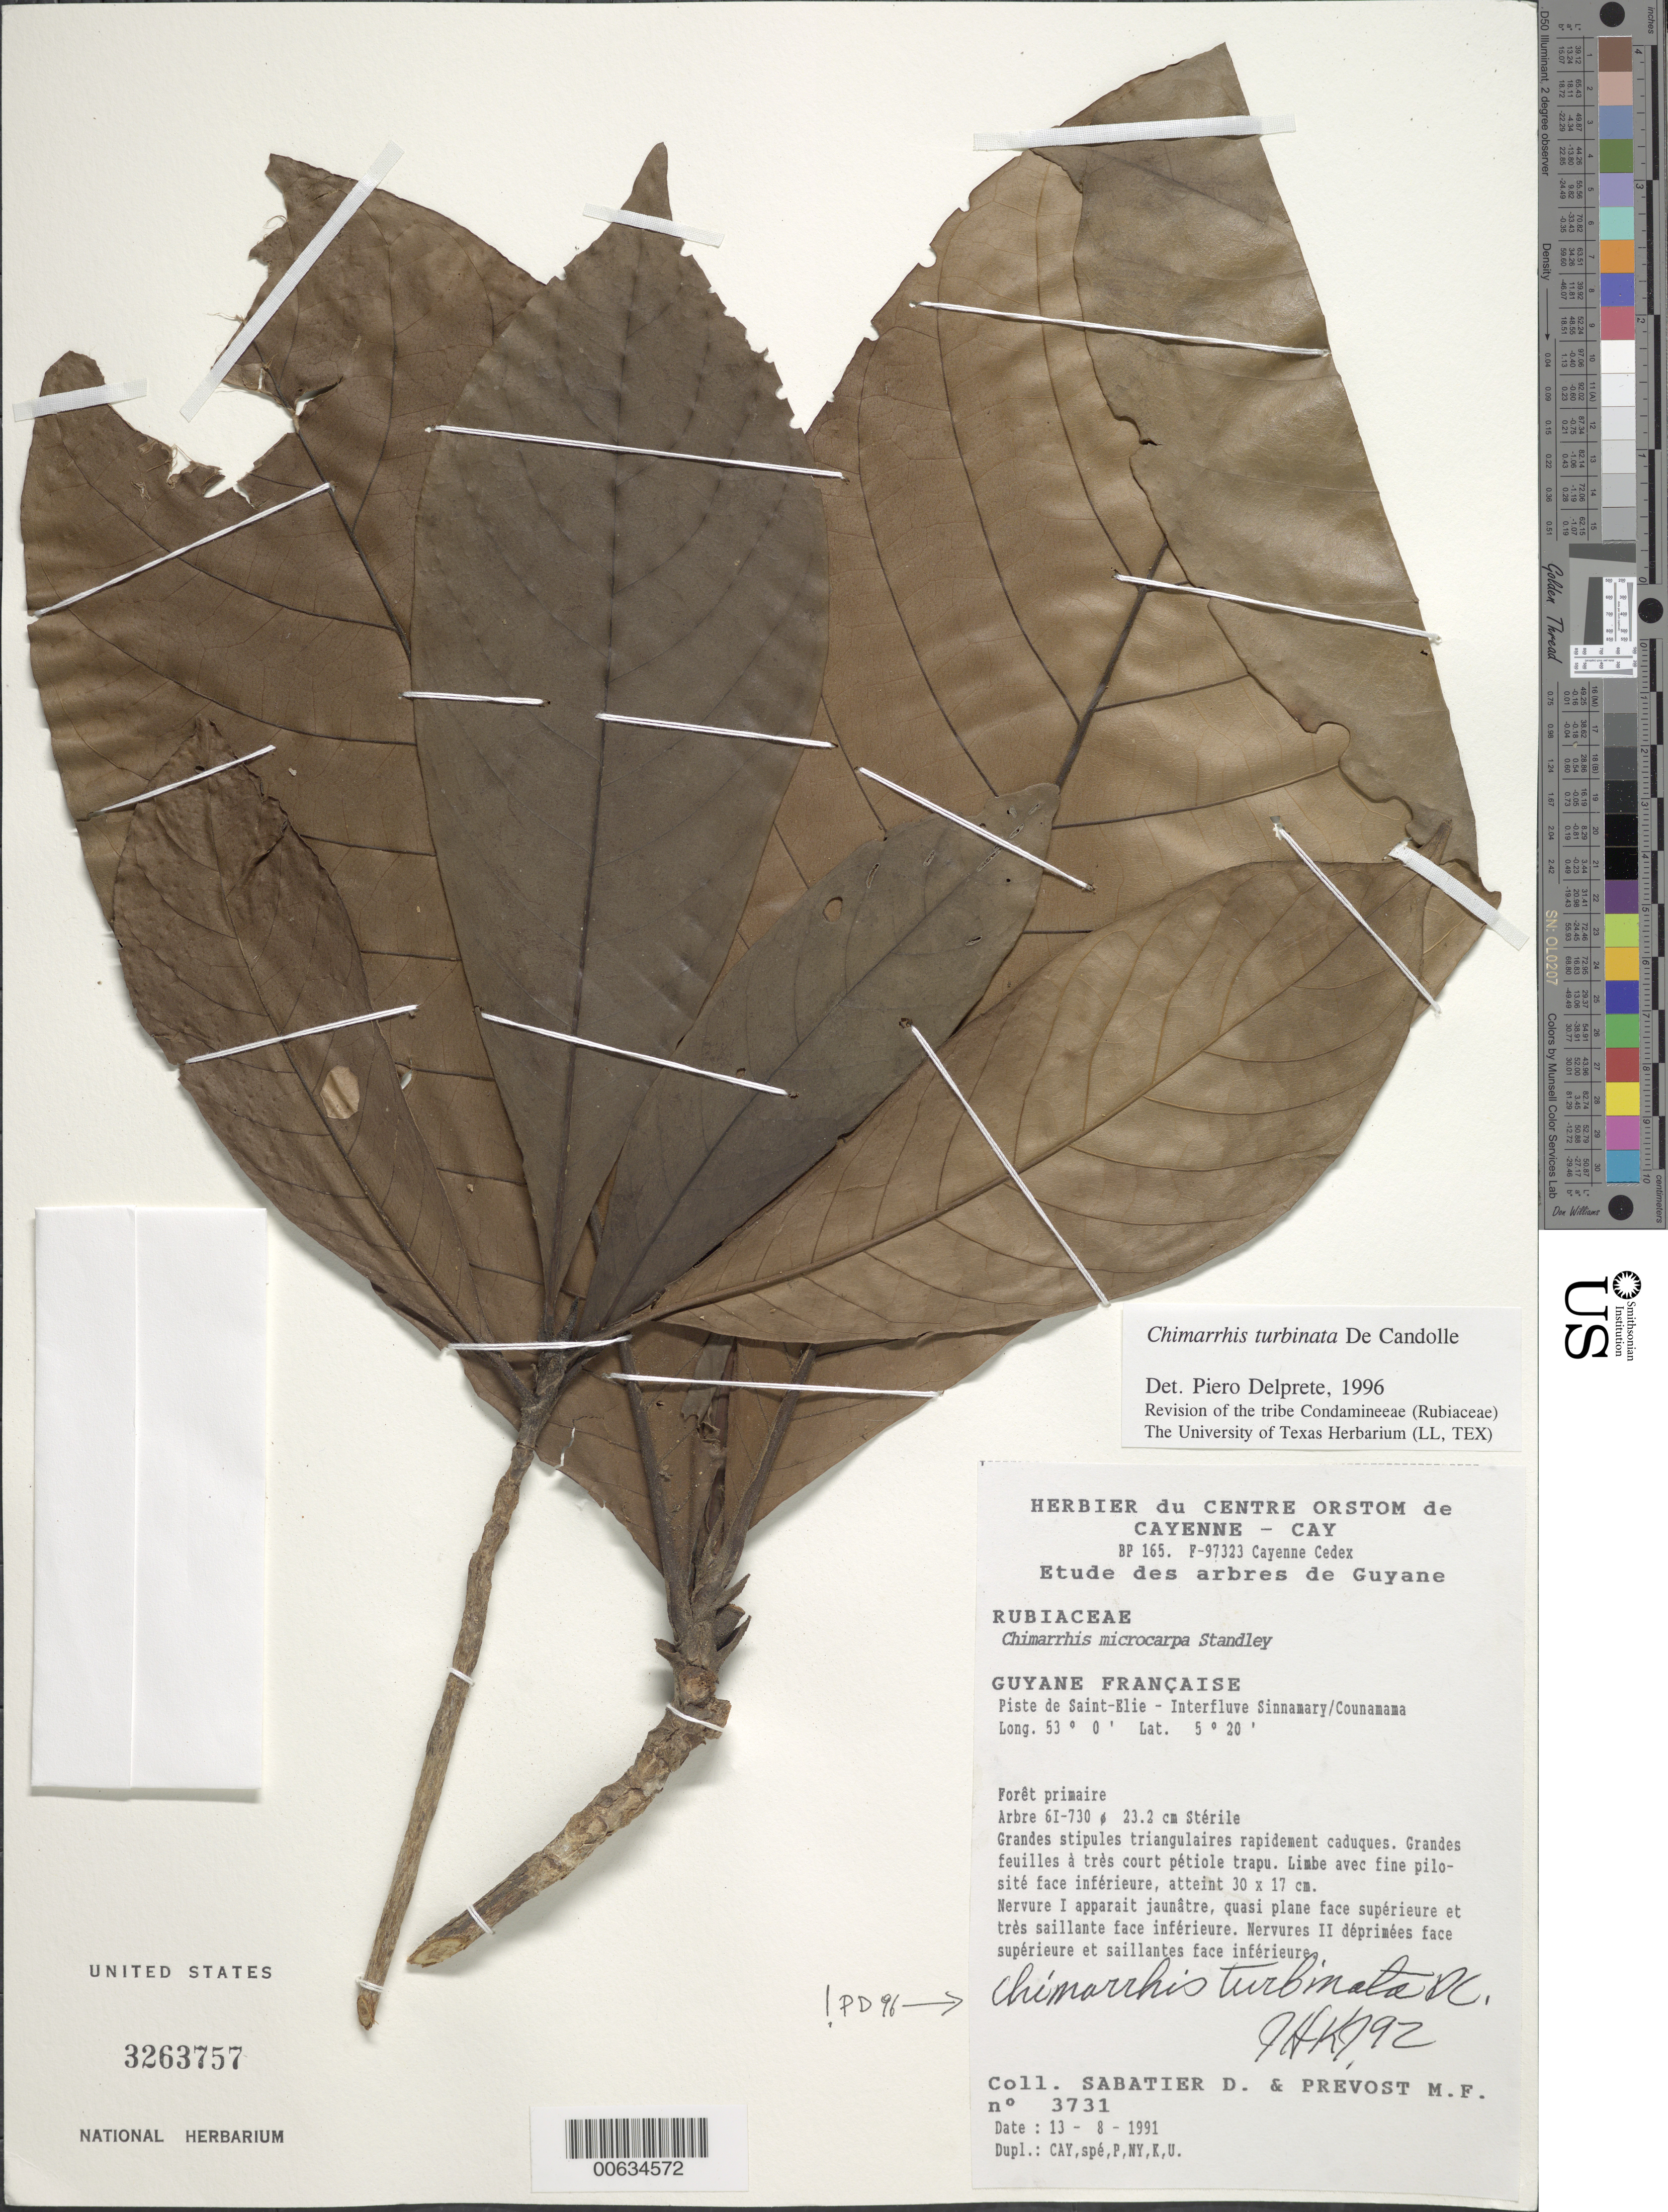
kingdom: Plantae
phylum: Tracheophyta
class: Magnoliopsida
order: Gentianales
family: Rubiaceae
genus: Chimarrhis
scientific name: Chimarrhis turbinata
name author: DC.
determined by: Delprete, P. G., Herb. de Guyane Cay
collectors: D. Sabatier & M.-F. Prévost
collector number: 3731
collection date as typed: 13-Aug-91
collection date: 1991-08-13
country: French Guiana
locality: Piste de Saint-Élie, interfleuve Sinnamary-Counamama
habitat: Primary forest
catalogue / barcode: US 3263757